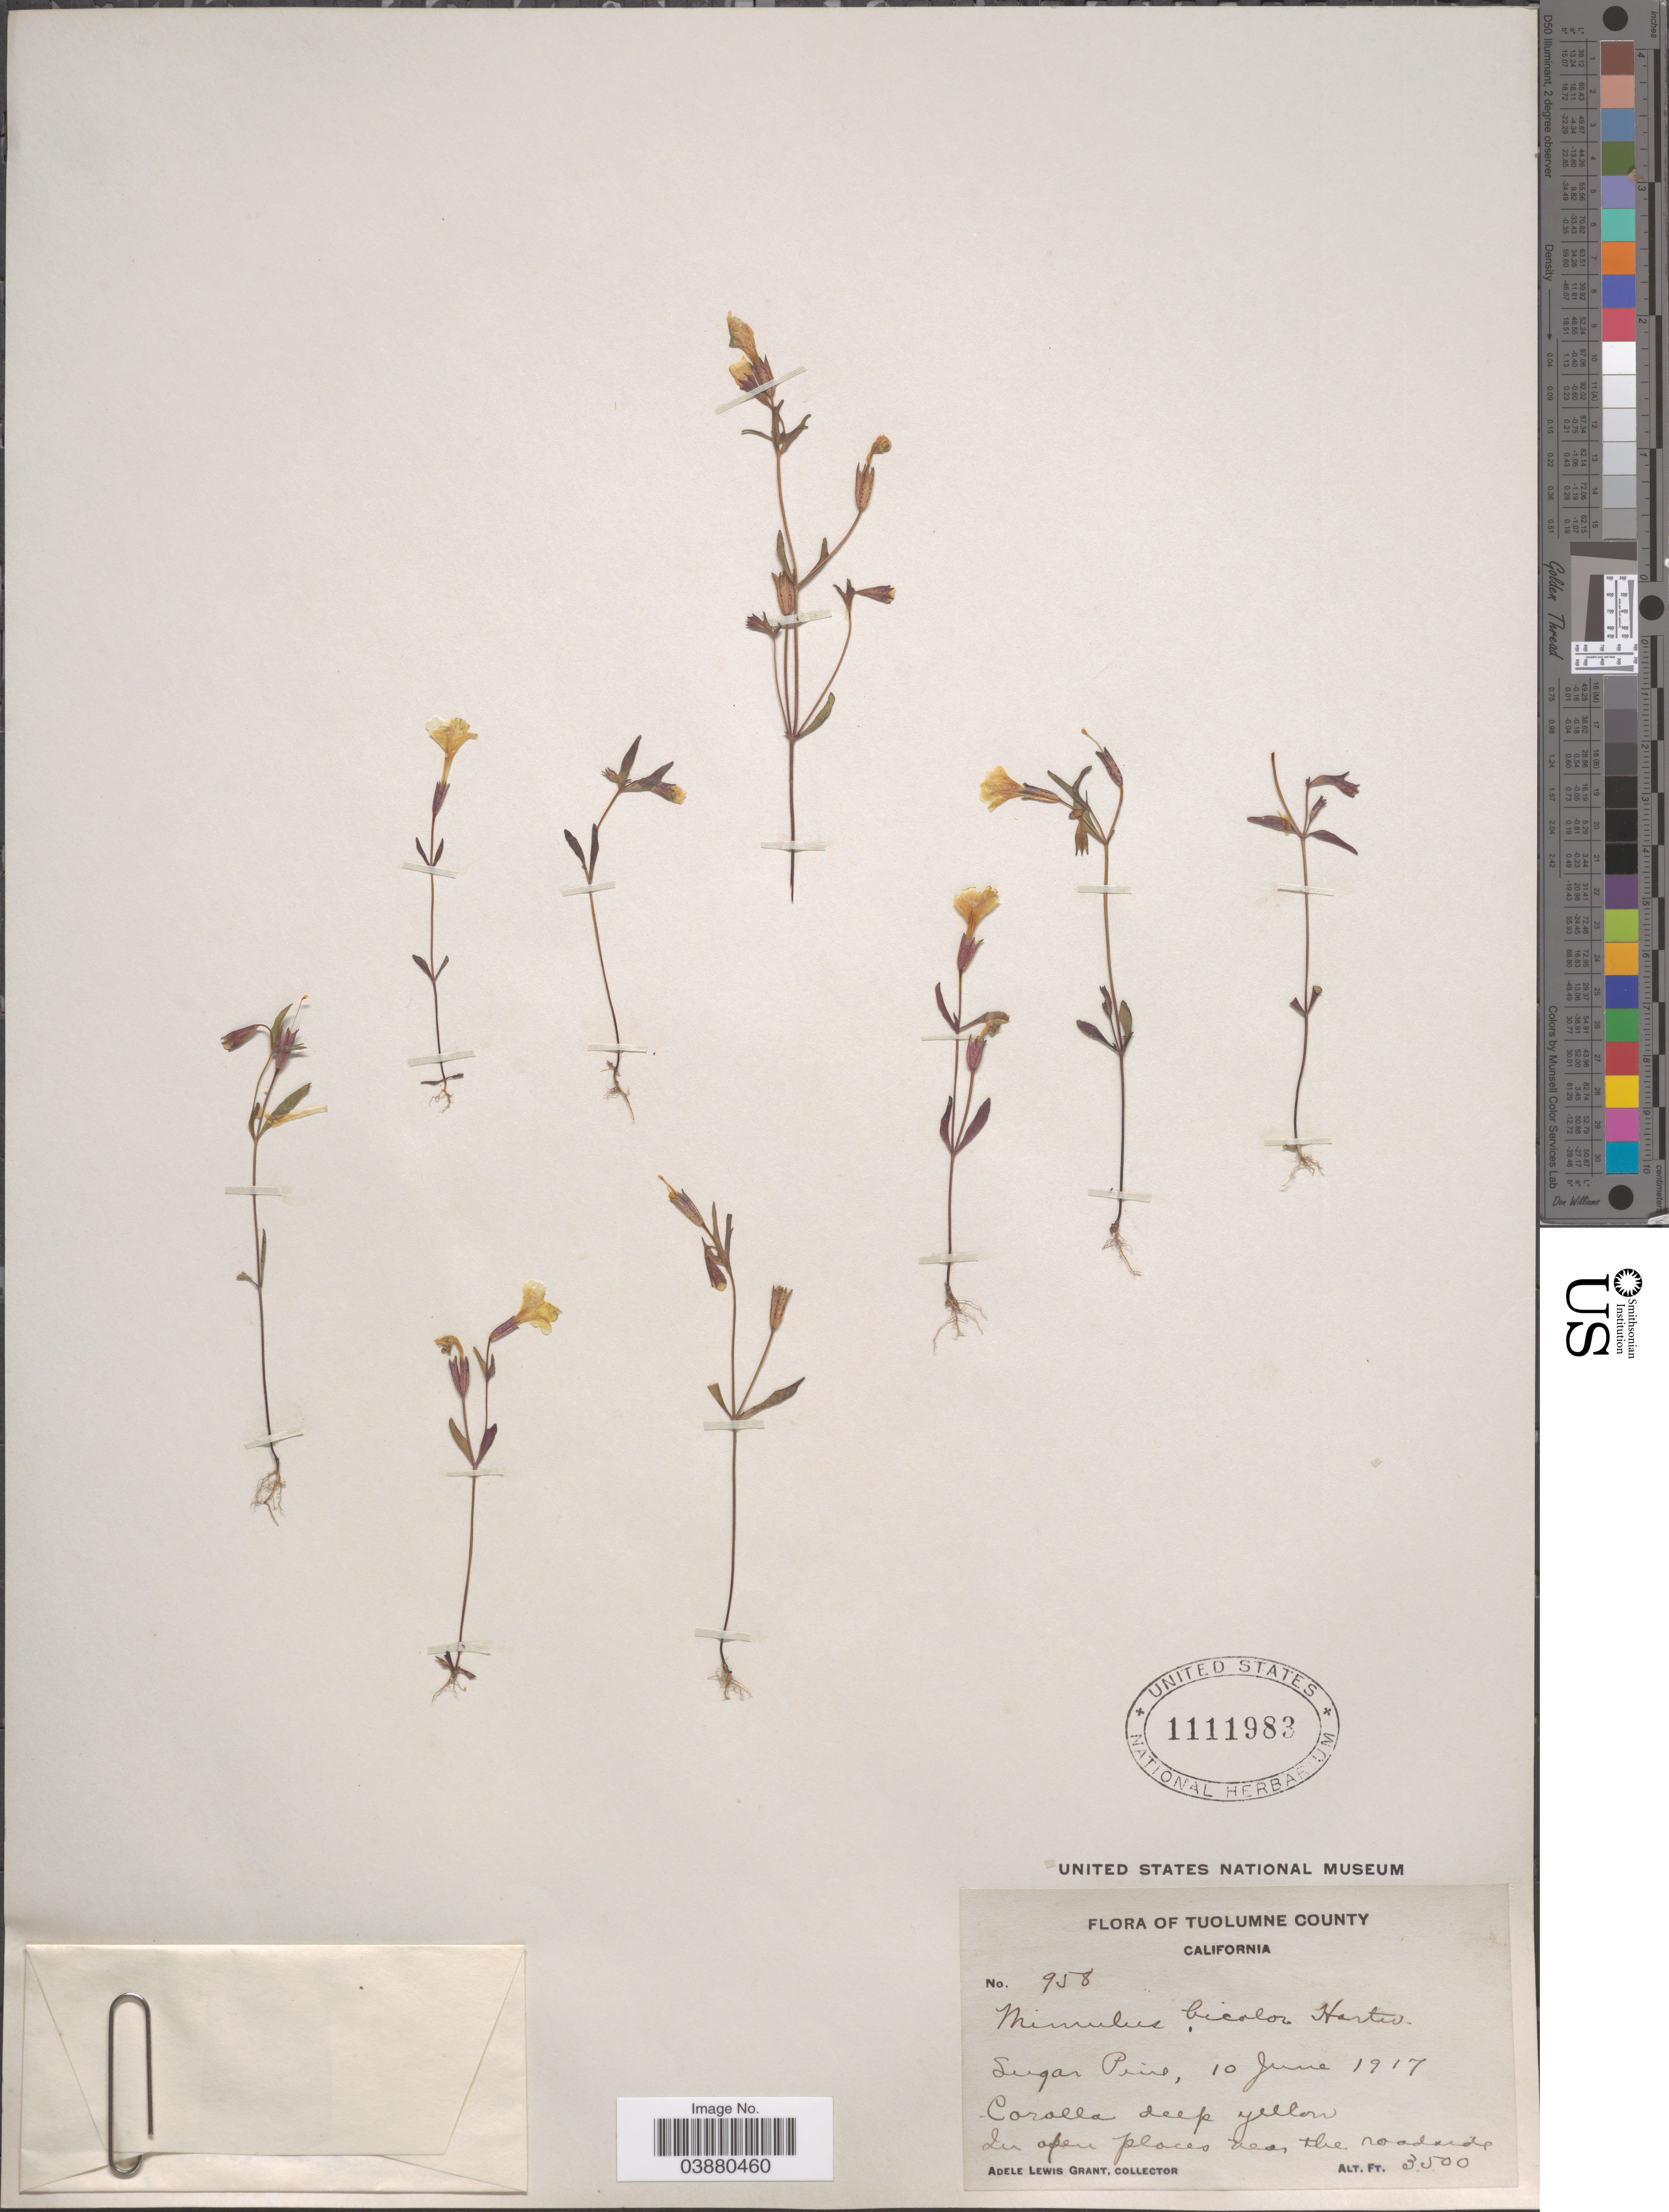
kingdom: Plantae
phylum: Tracheophyta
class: Magnoliopsida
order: Lamiales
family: Phrymaceae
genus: Mimulus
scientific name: Mimulus bicolor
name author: Hartw. ex Benth.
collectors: A. L. Grant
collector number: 958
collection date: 1917-06-10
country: United States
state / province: California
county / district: Tuolumne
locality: Tuolumne County. Sugar Pine. Near the roadside.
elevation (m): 1067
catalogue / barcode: US 1111983